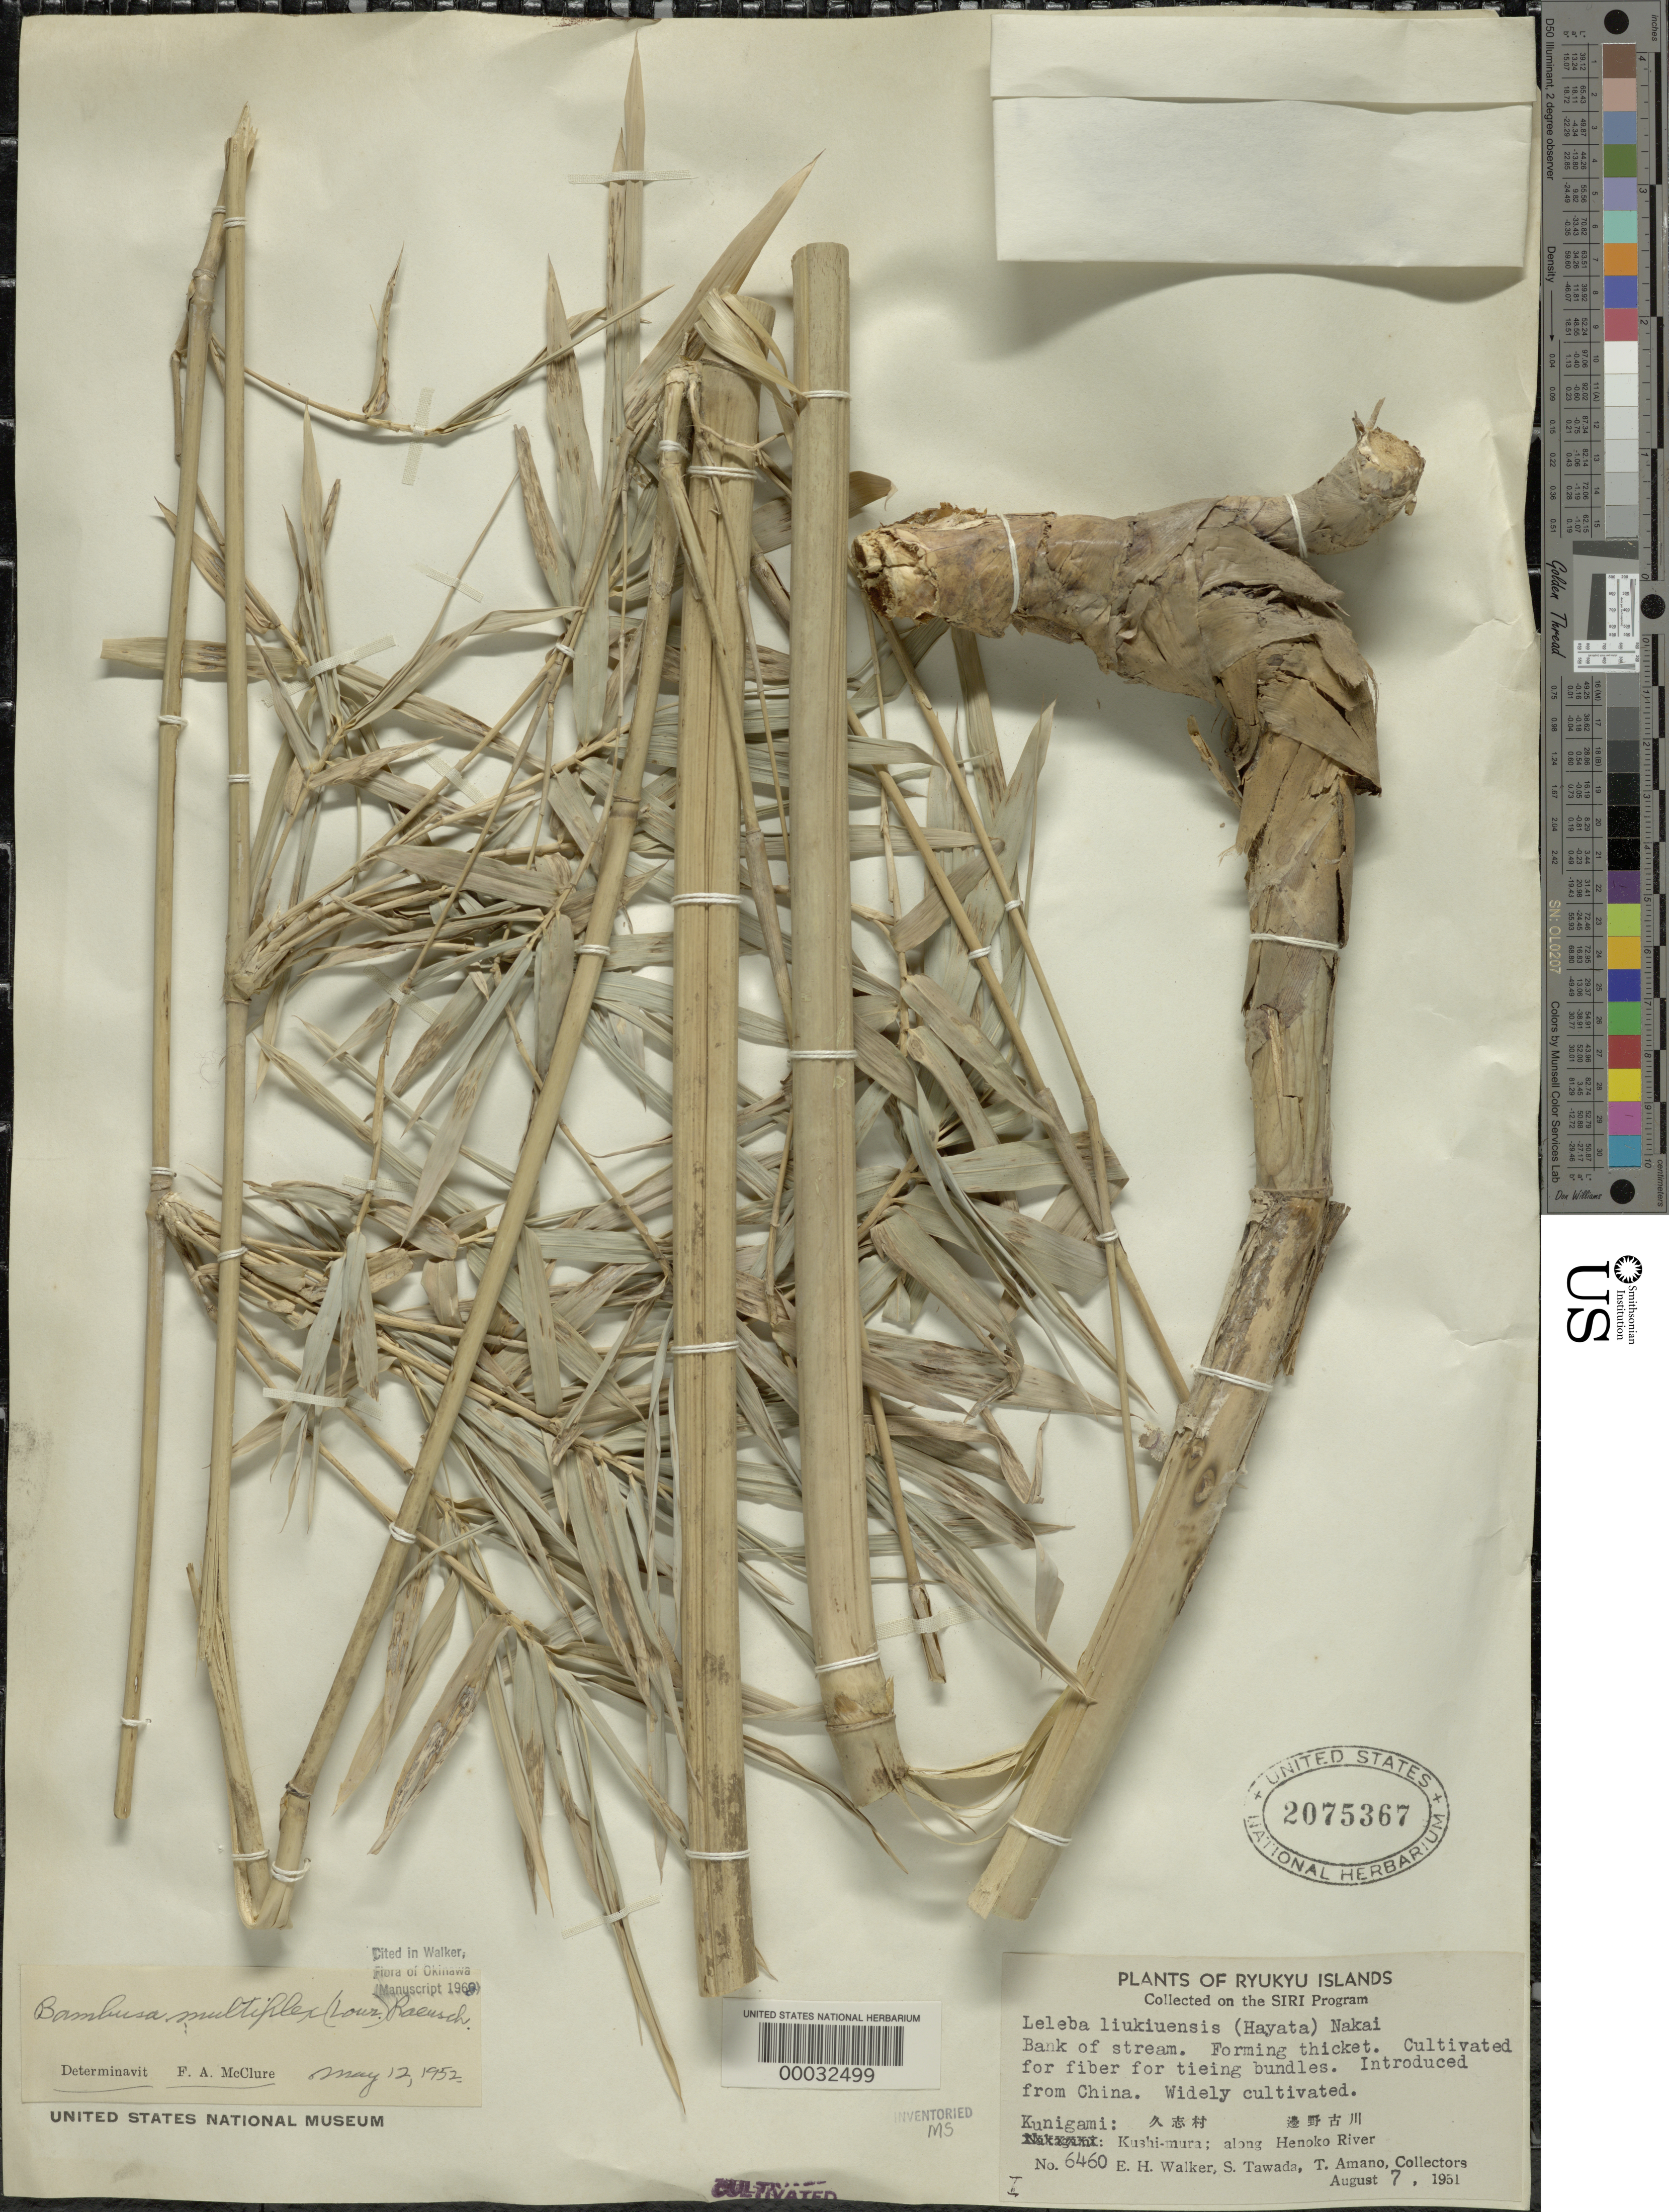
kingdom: Plantae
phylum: Tracheophyta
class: Liliopsida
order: Poales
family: Poaceae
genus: Bambusa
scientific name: Bambusa multiplex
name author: (Lour.) Raeusch. ex Schult. & Schult. f.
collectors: E. H. Walker & S. Tawada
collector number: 6460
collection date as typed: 07 Aug 1951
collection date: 1951-08-07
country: Japan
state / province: Okinawa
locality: Kunigami, kushi-mura, henoko river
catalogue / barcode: US 2075367